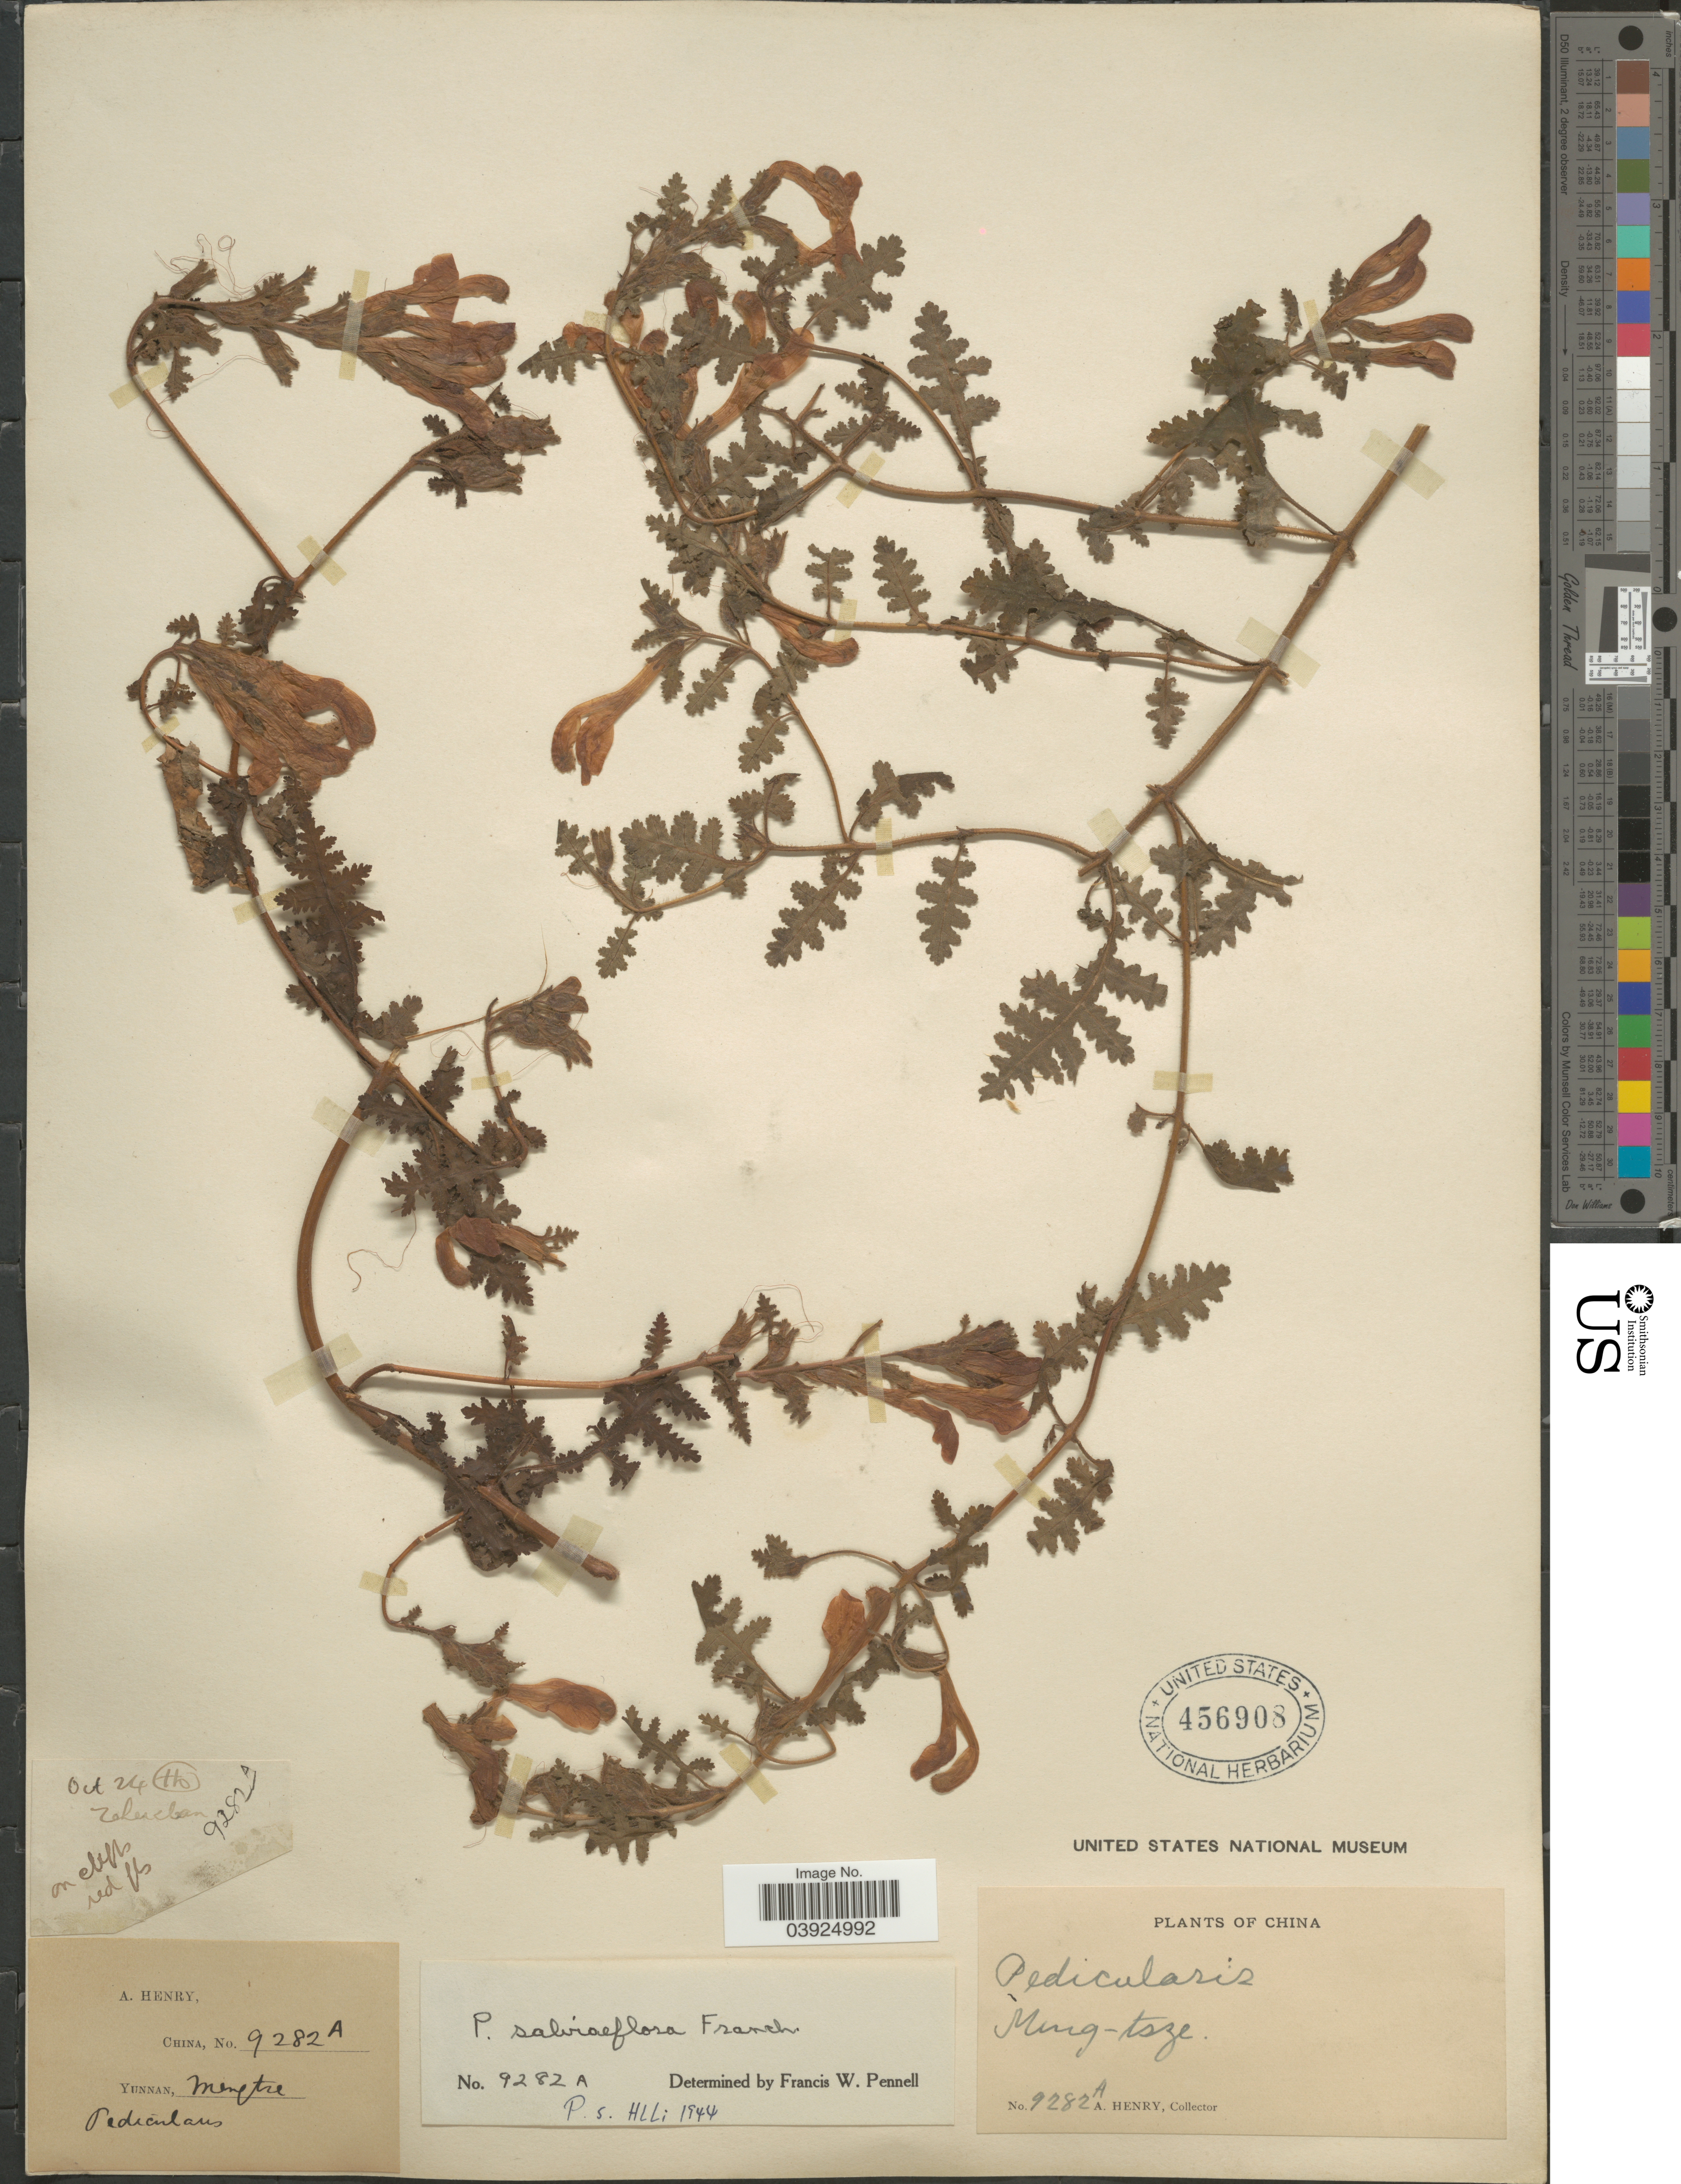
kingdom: Plantae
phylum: Tracheophyta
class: Magnoliopsida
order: Lamiales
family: Orobanchaceae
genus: Pedicularis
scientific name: Pedicularis salviiflora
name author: Franch.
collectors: A. Henry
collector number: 9282 A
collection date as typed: Transcribed d/m/y: /10/24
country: China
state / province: Yunnan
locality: Meng-tsze. Zaher shan. Ho.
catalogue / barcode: US 456908